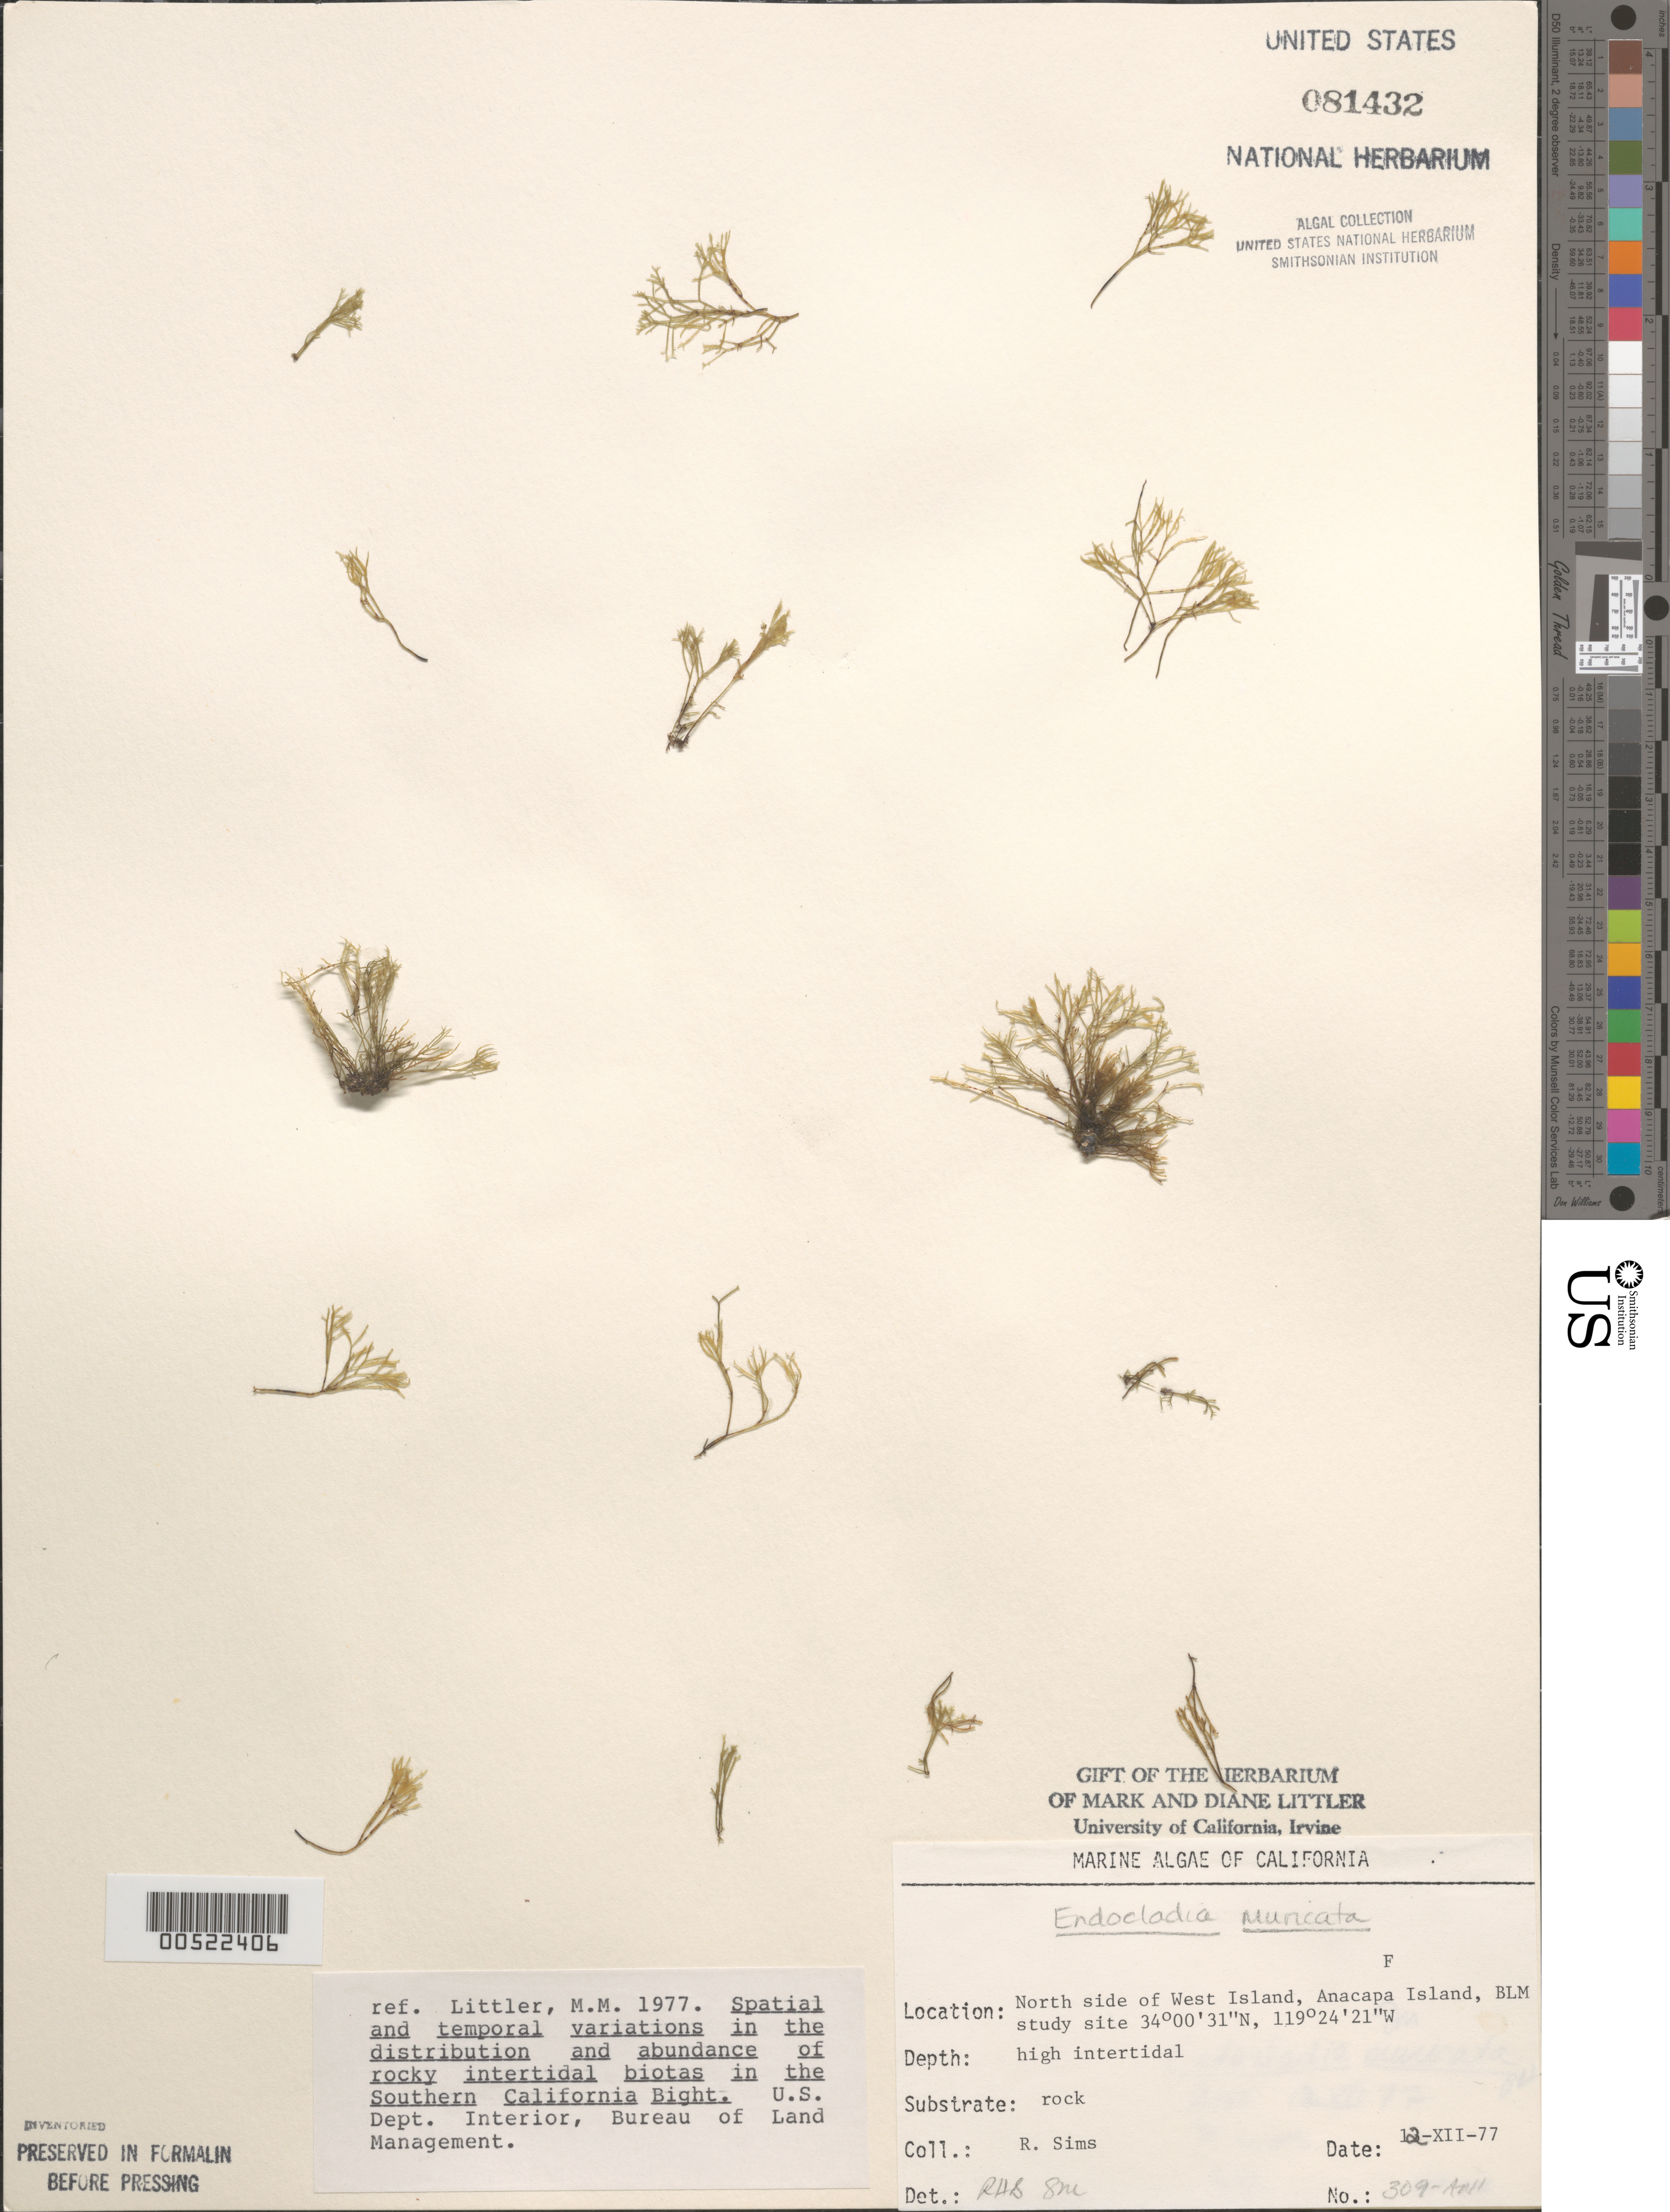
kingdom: Plantae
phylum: Rhodophyta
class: Florideophyceae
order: Gigartinales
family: Endocladiaceae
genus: Endocladia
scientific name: Endocladia muricata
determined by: Sims, Robert H.; Murray, S. N.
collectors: R. H. Sims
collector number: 309-ANI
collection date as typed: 12 Dec 1977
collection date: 1977-12-12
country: United States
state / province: California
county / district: Ventura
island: Anacapa Island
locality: North side of west island, northwest end of Frenchy's Cove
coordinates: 34 00'31"N, 119 24'21"W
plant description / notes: BLM-SOCALBIGHT Rocky Intertidal Survey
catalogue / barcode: US 81432